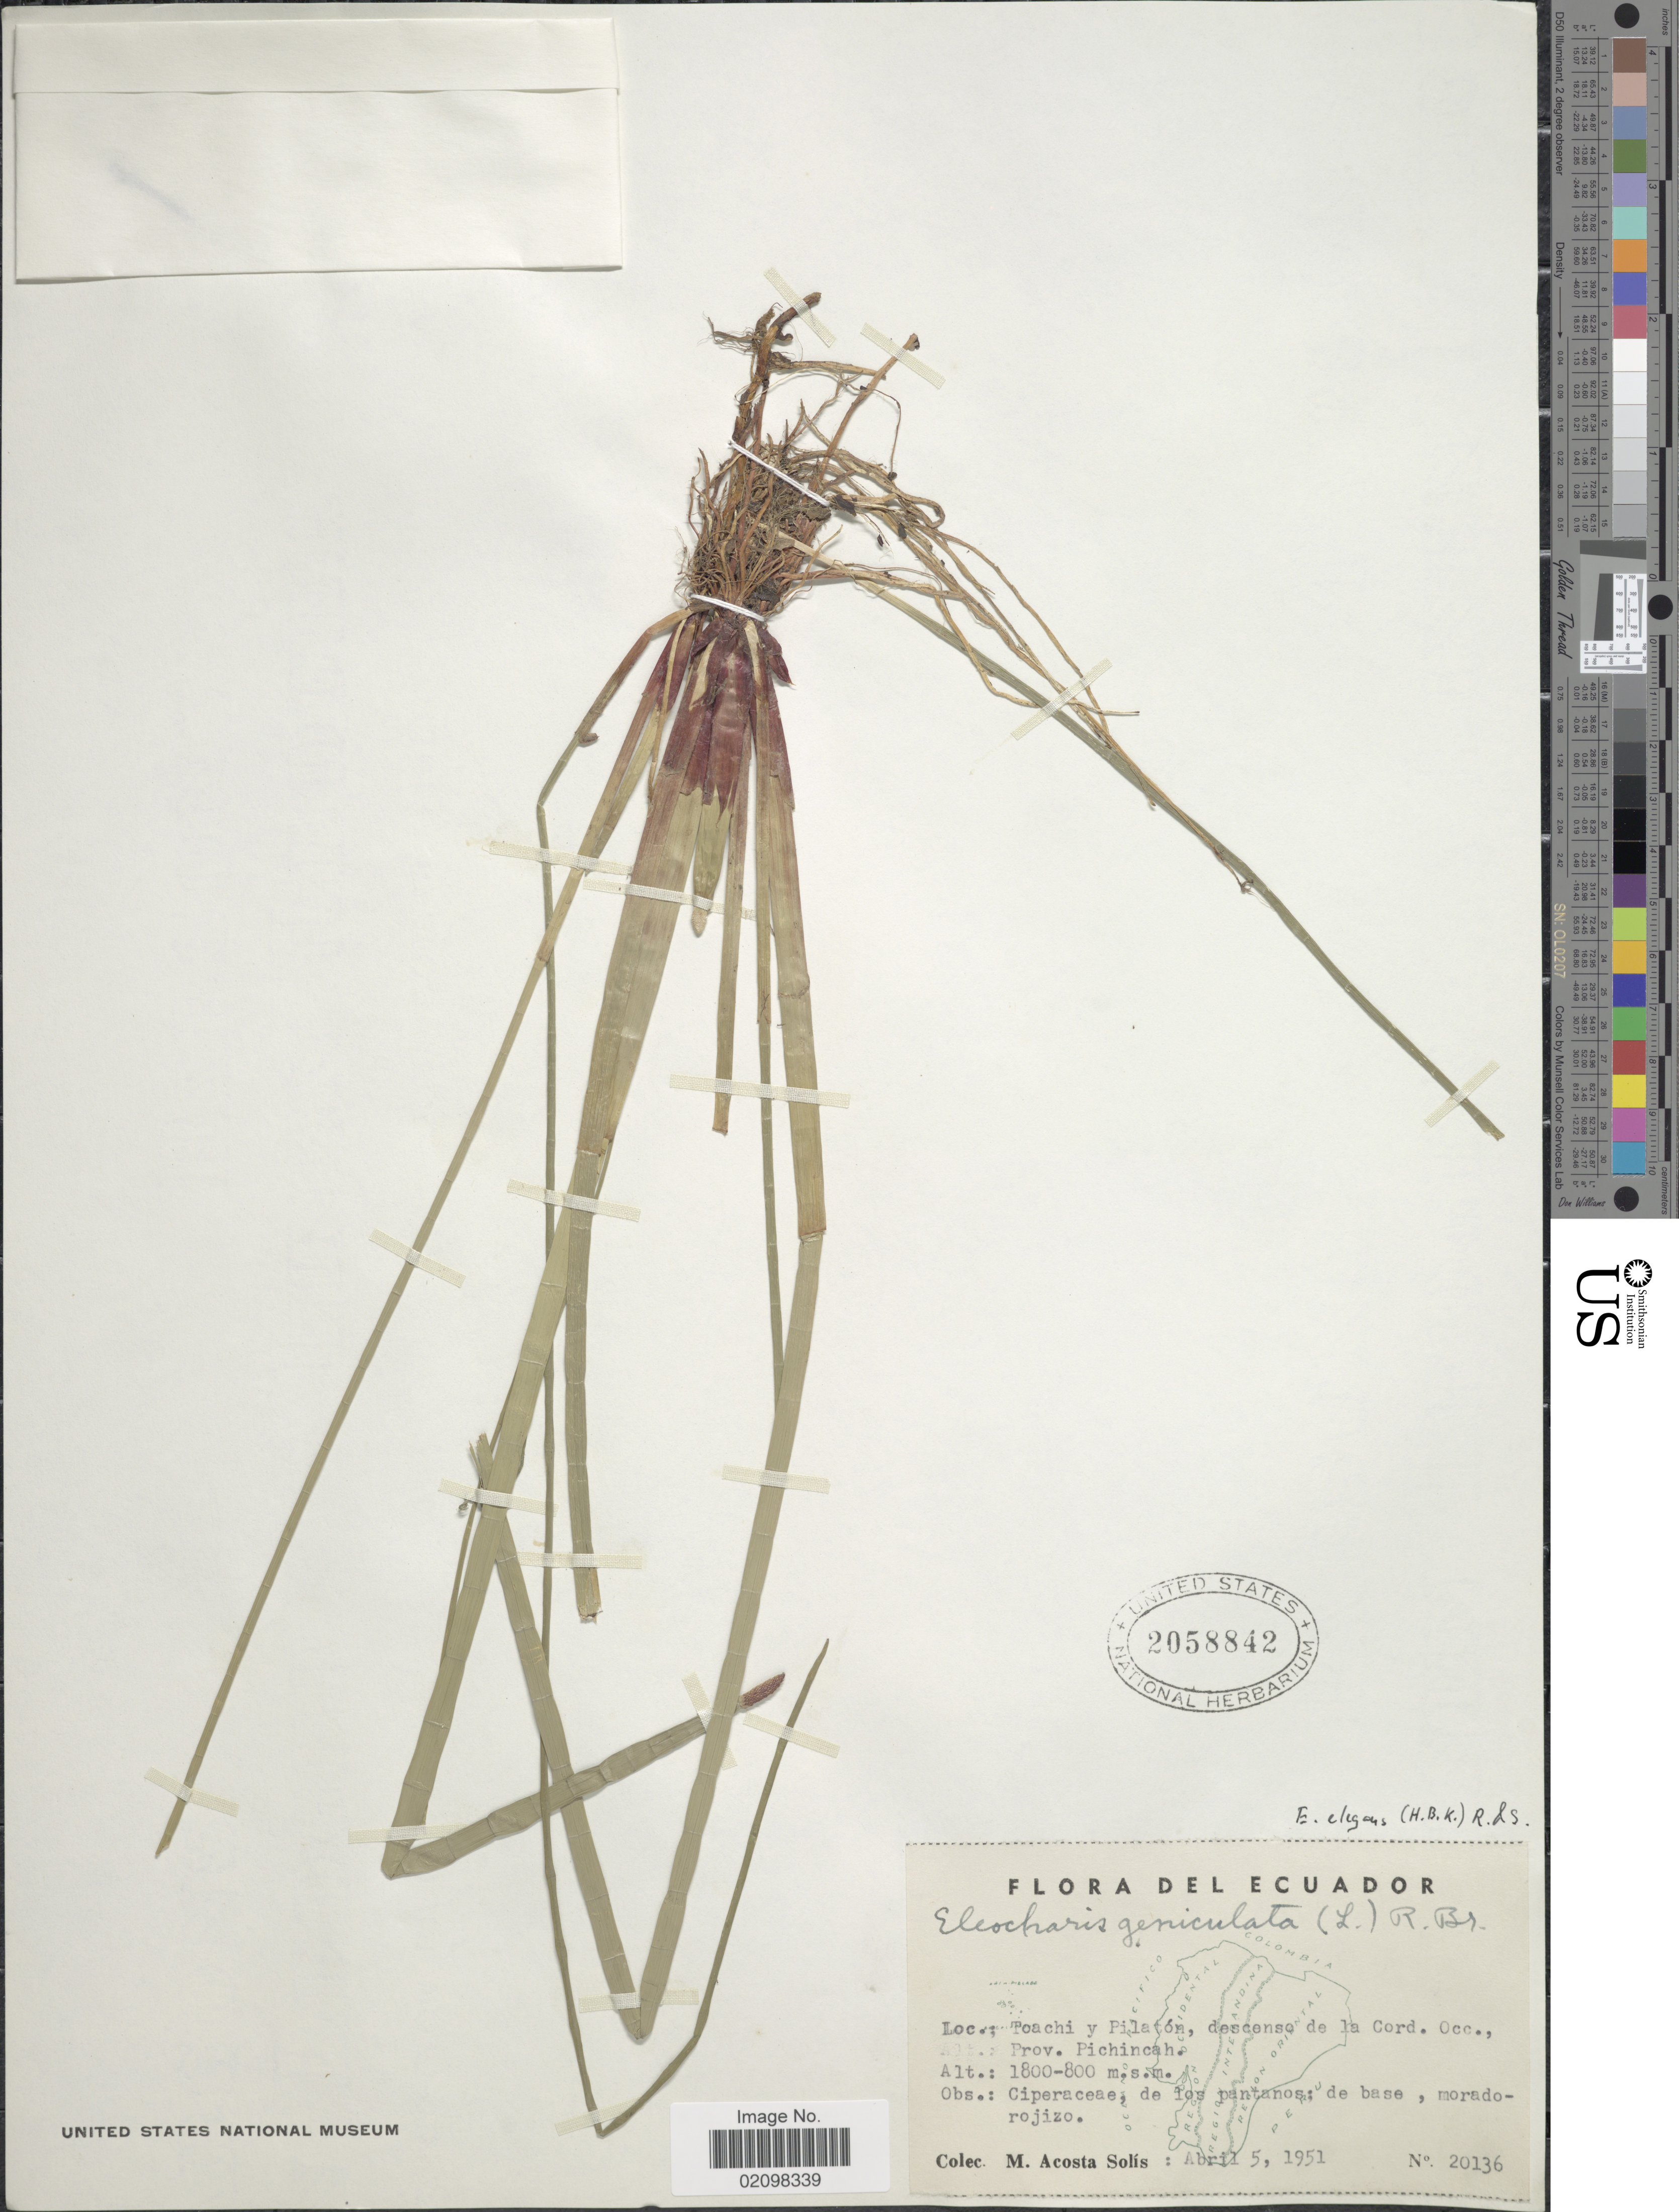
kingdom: Plantae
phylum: Tracheophyta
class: Liliopsida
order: Poales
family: Cyperaceae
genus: Eleocharis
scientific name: Eleocharis elegans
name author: (Kunth) Roem. & Schult.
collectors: M. Acosta Solis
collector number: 20136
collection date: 1951-04-05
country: Ecuador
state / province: Pichincha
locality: Toachi y Pilatón, descenso de la Cord. Occ.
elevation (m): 800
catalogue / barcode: US 2058842